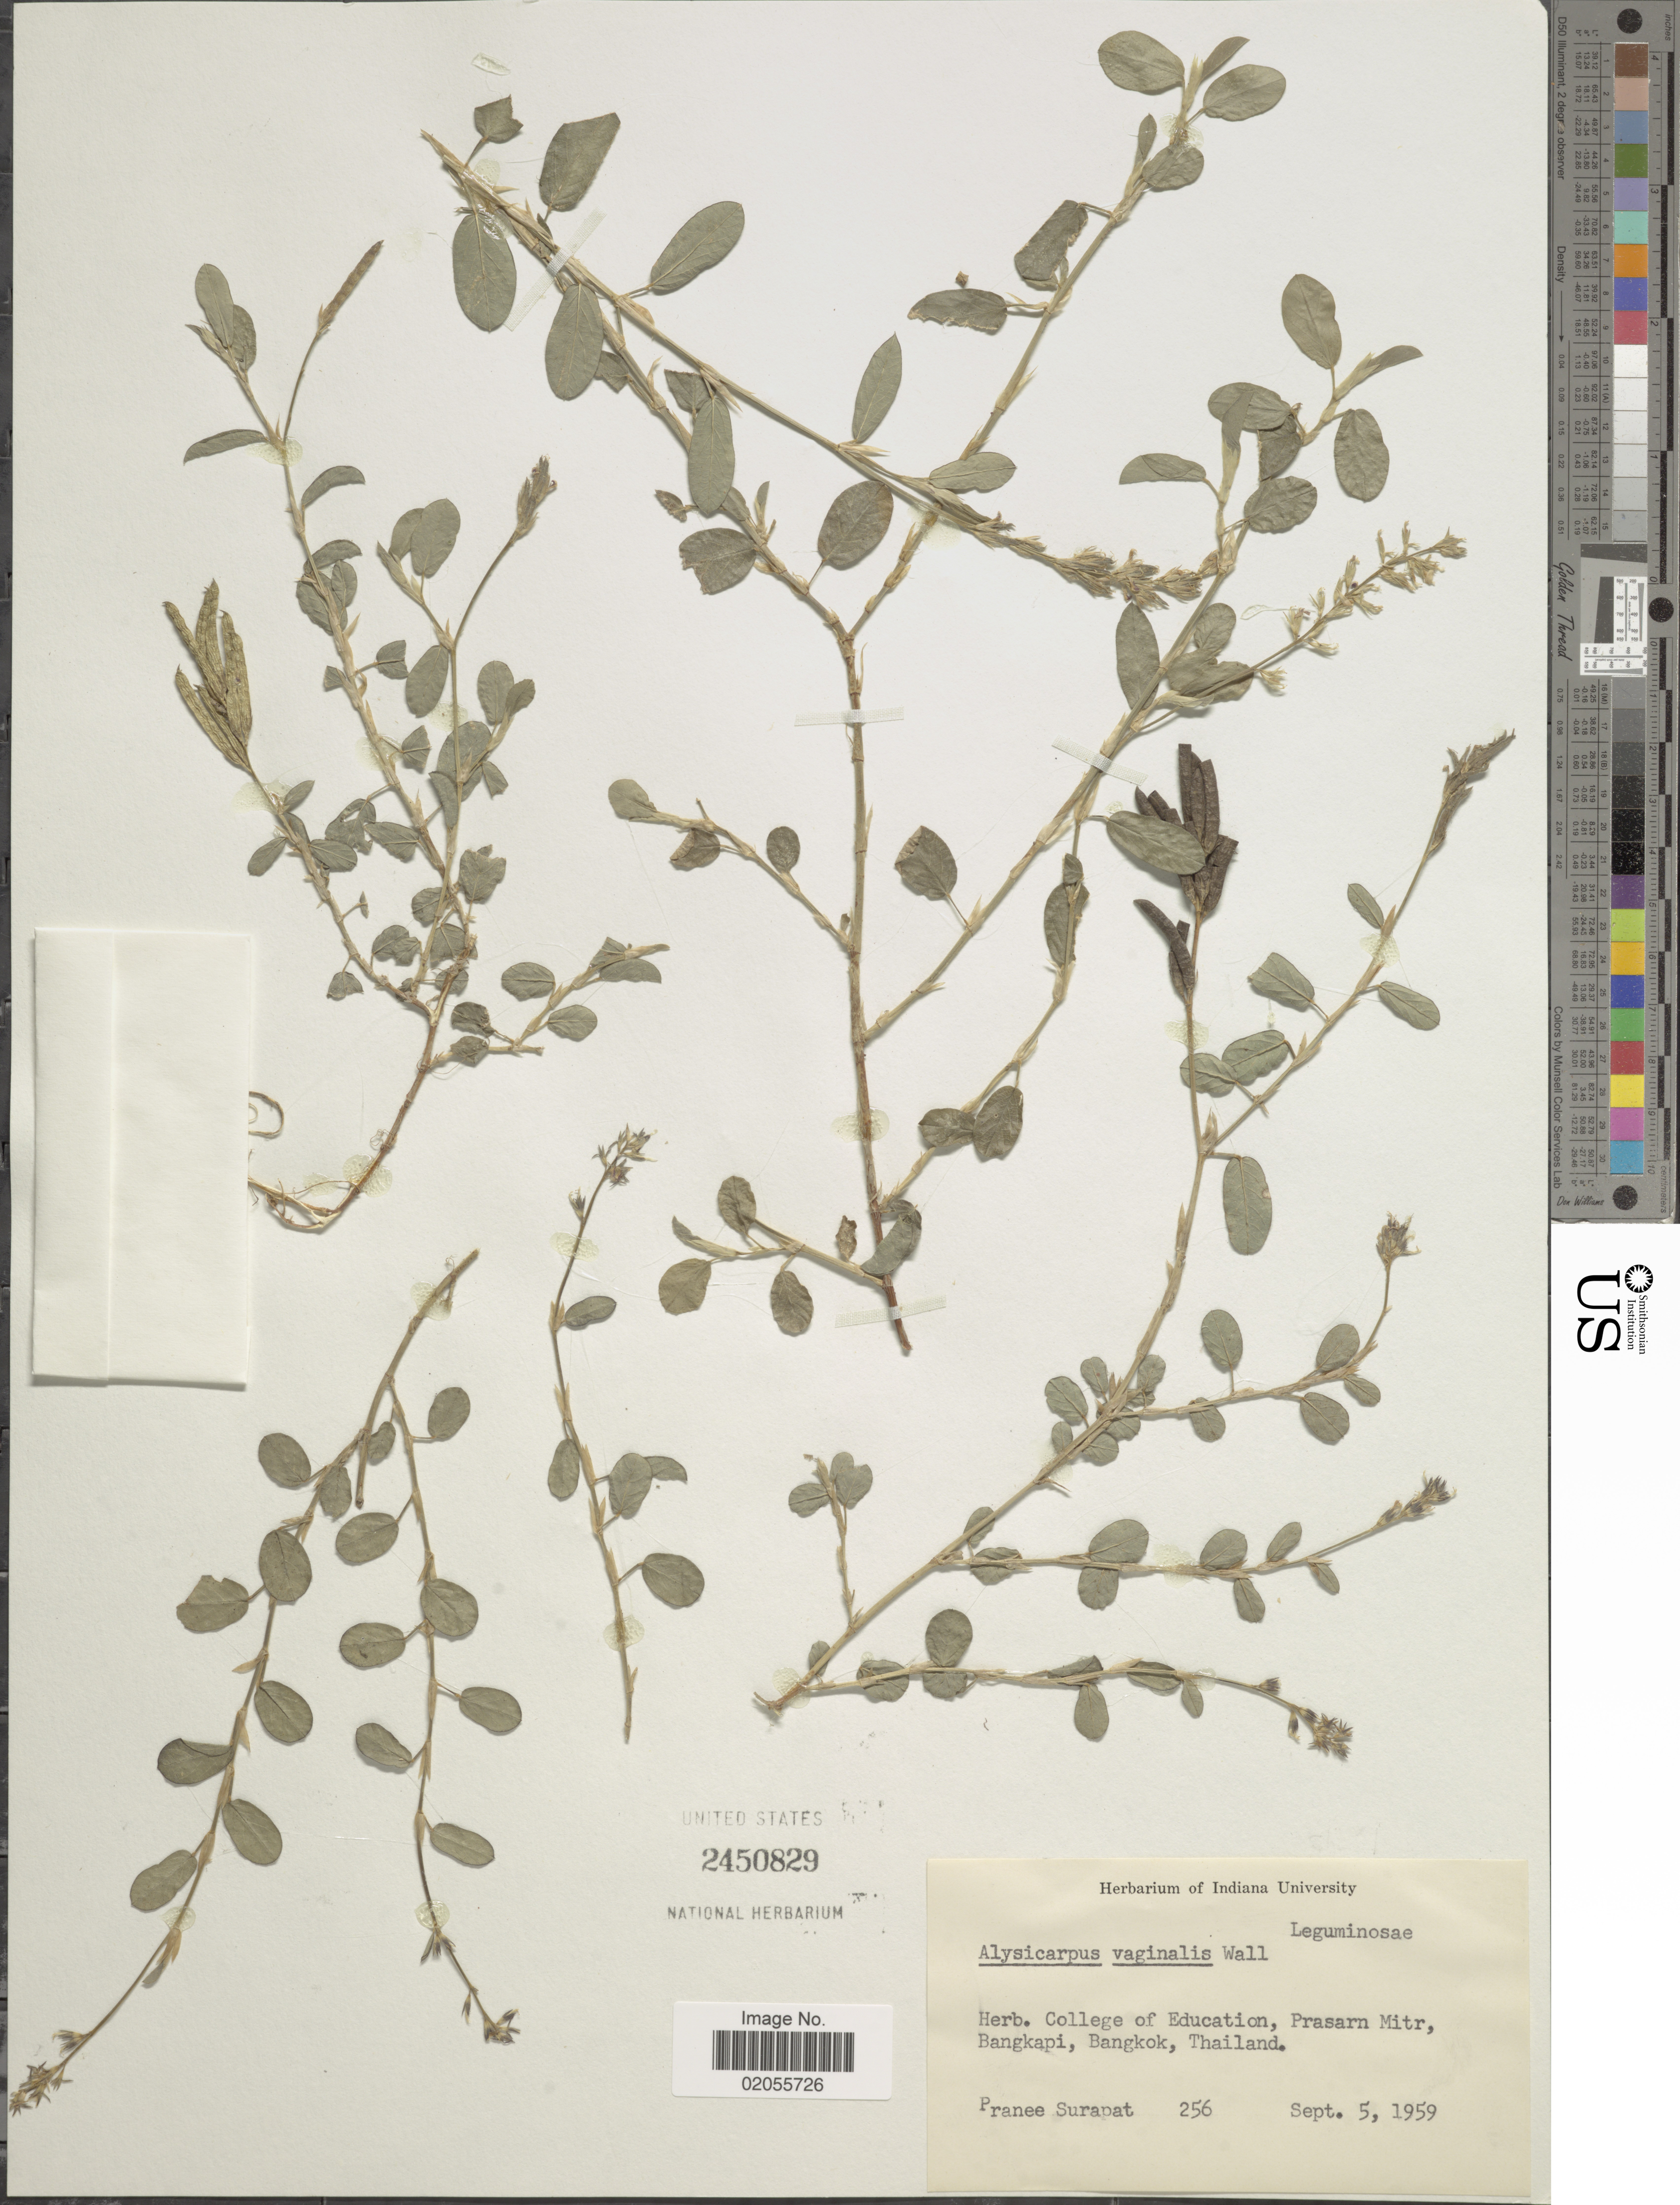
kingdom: Plantae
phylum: Tracheophyta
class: Magnoliopsida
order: Fabales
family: Fabaceae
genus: Alysicarpus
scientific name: Alysicarpus vaginalis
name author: (L.) DC.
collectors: P. Surapat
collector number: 256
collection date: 1959-09-05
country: Thailand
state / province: Bangkok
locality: Prasarn Mitr, Bangkapi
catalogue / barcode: US 2450829